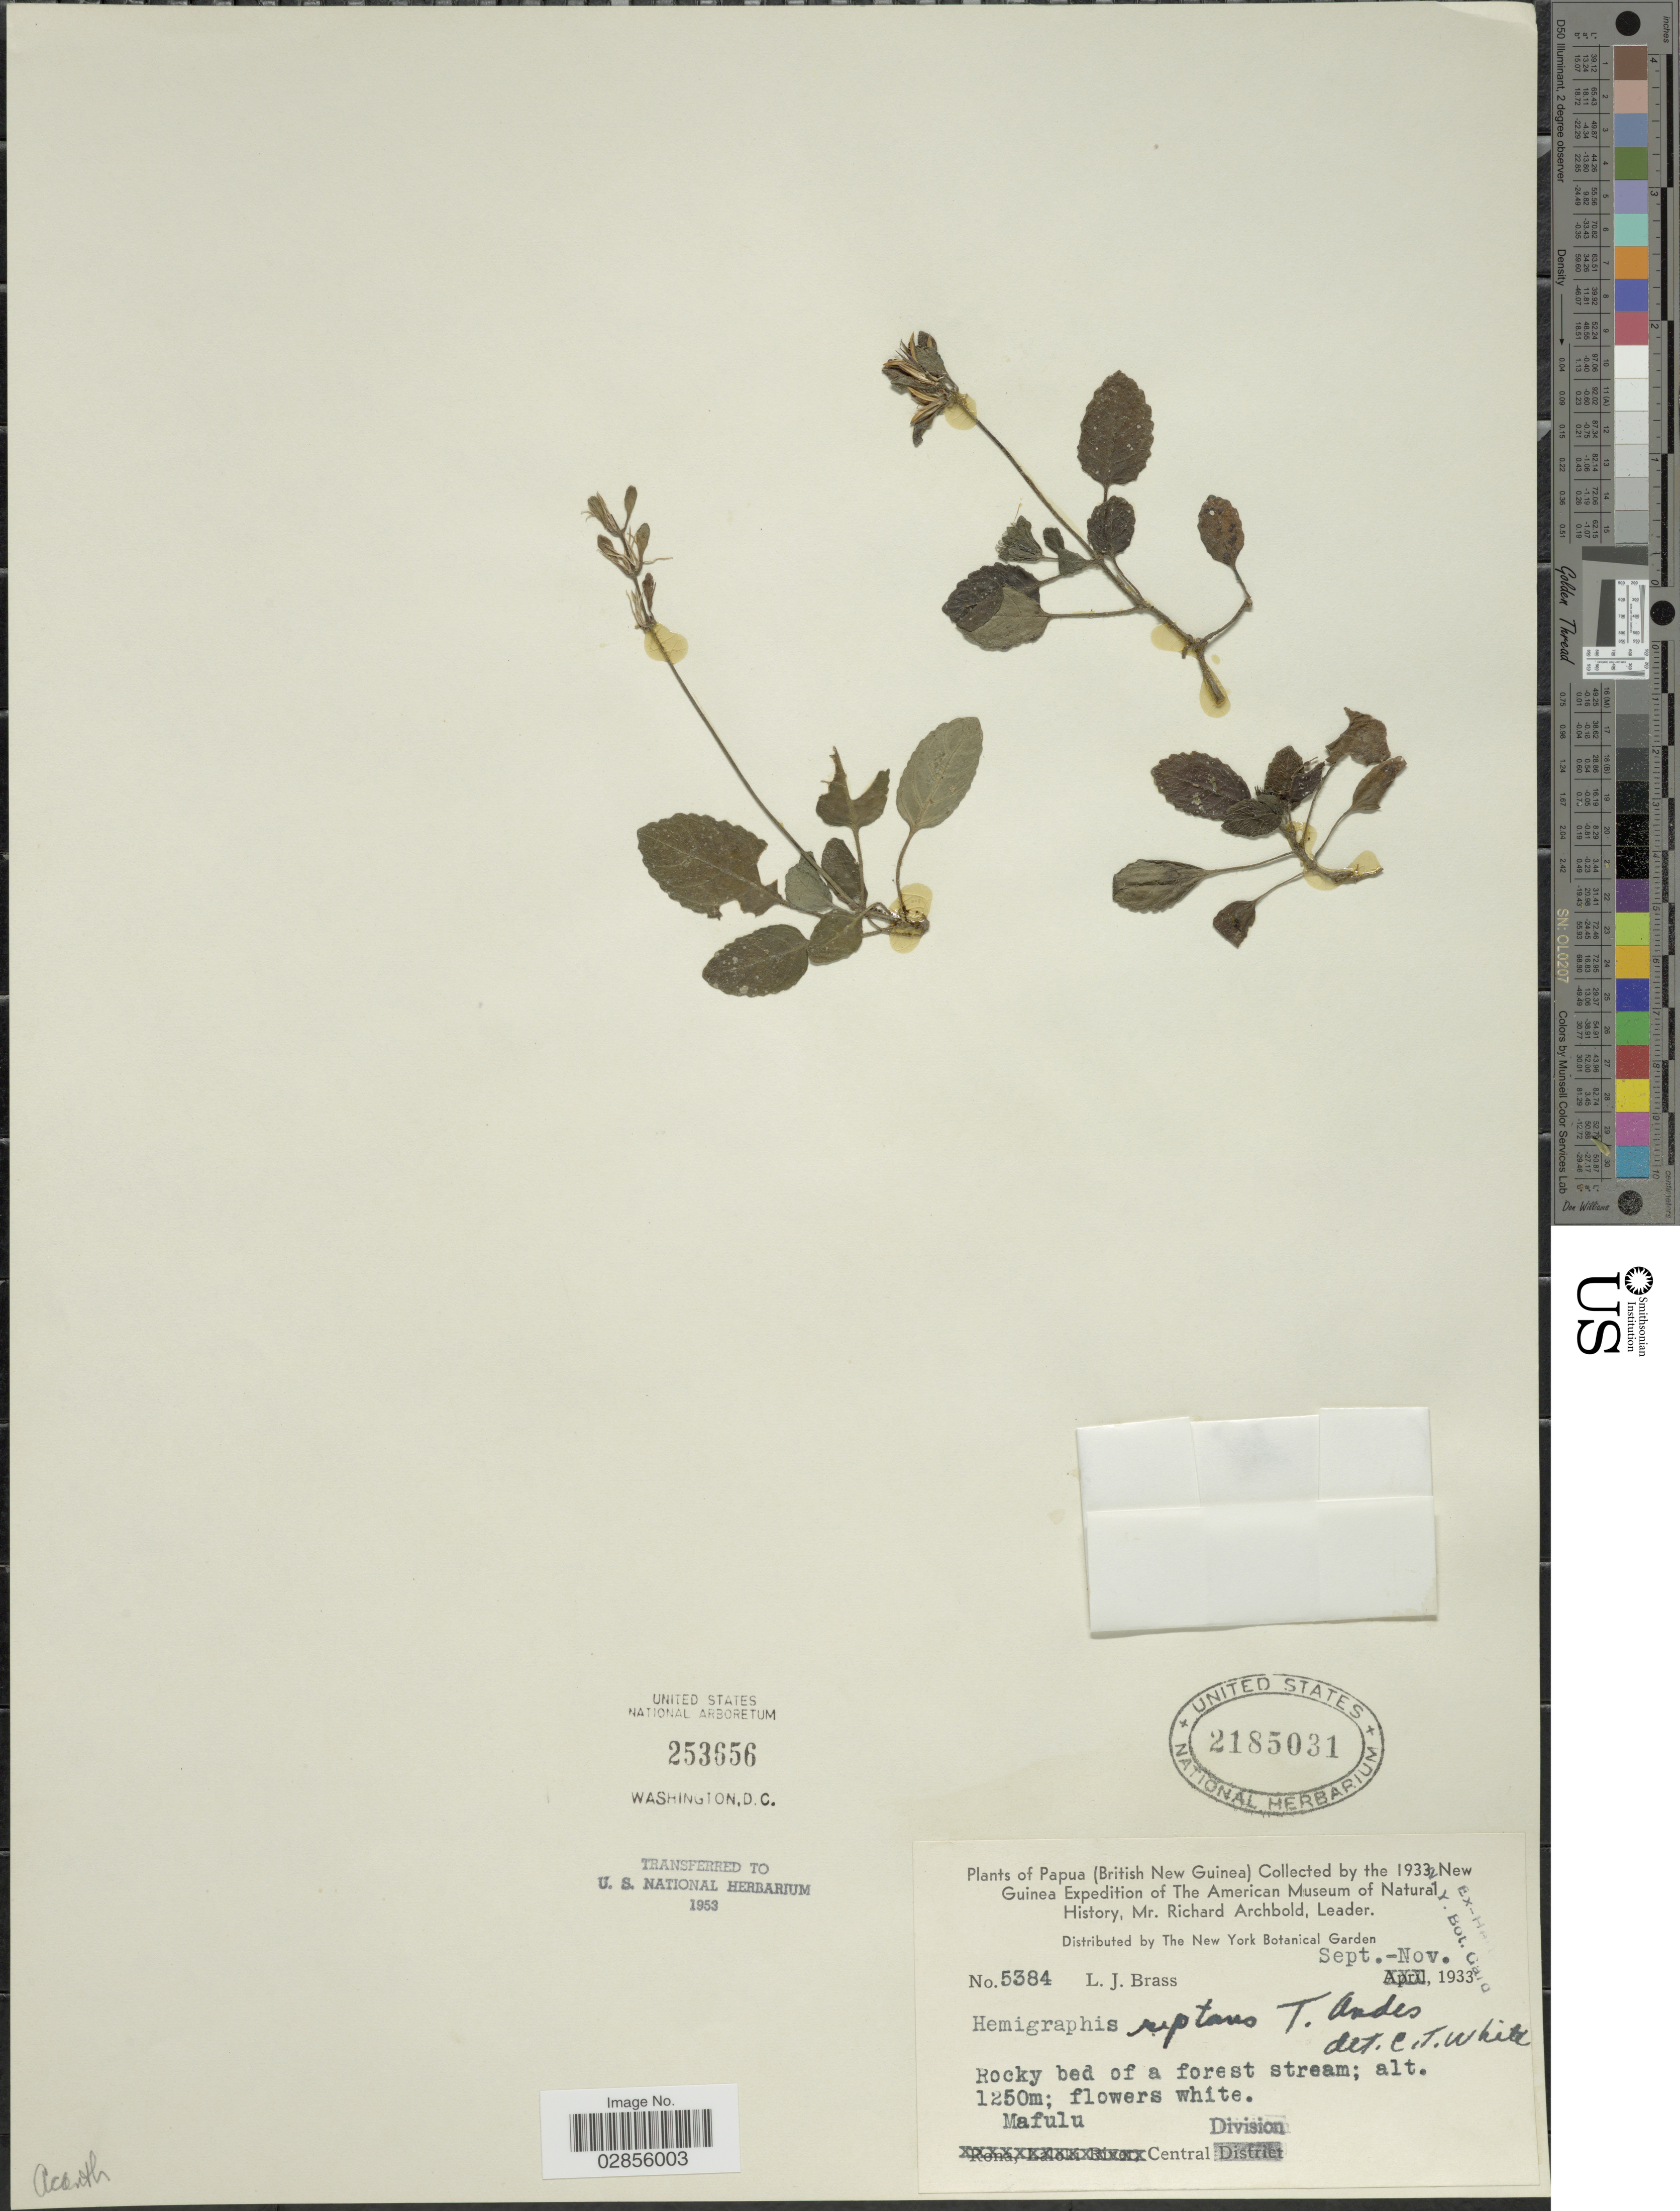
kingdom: Plantae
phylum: Tracheophyta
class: Magnoliopsida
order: Lamiales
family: Acanthaceae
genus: Strobilanthes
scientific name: Strobilanthes reptans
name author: (G. Forst.) Moylan ex Y.F. Deng & J.R.I. Wood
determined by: Wagner, W. L., (BOT), Smithsonian Institution - National Museum of Natural History (UNITED STATES)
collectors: L. J. Brass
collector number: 5384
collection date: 1933-09/1933-11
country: Papua New Guinea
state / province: Central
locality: Papua (British New Guinea). Mafulu Central Division.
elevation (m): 1250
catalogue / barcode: US 2185031